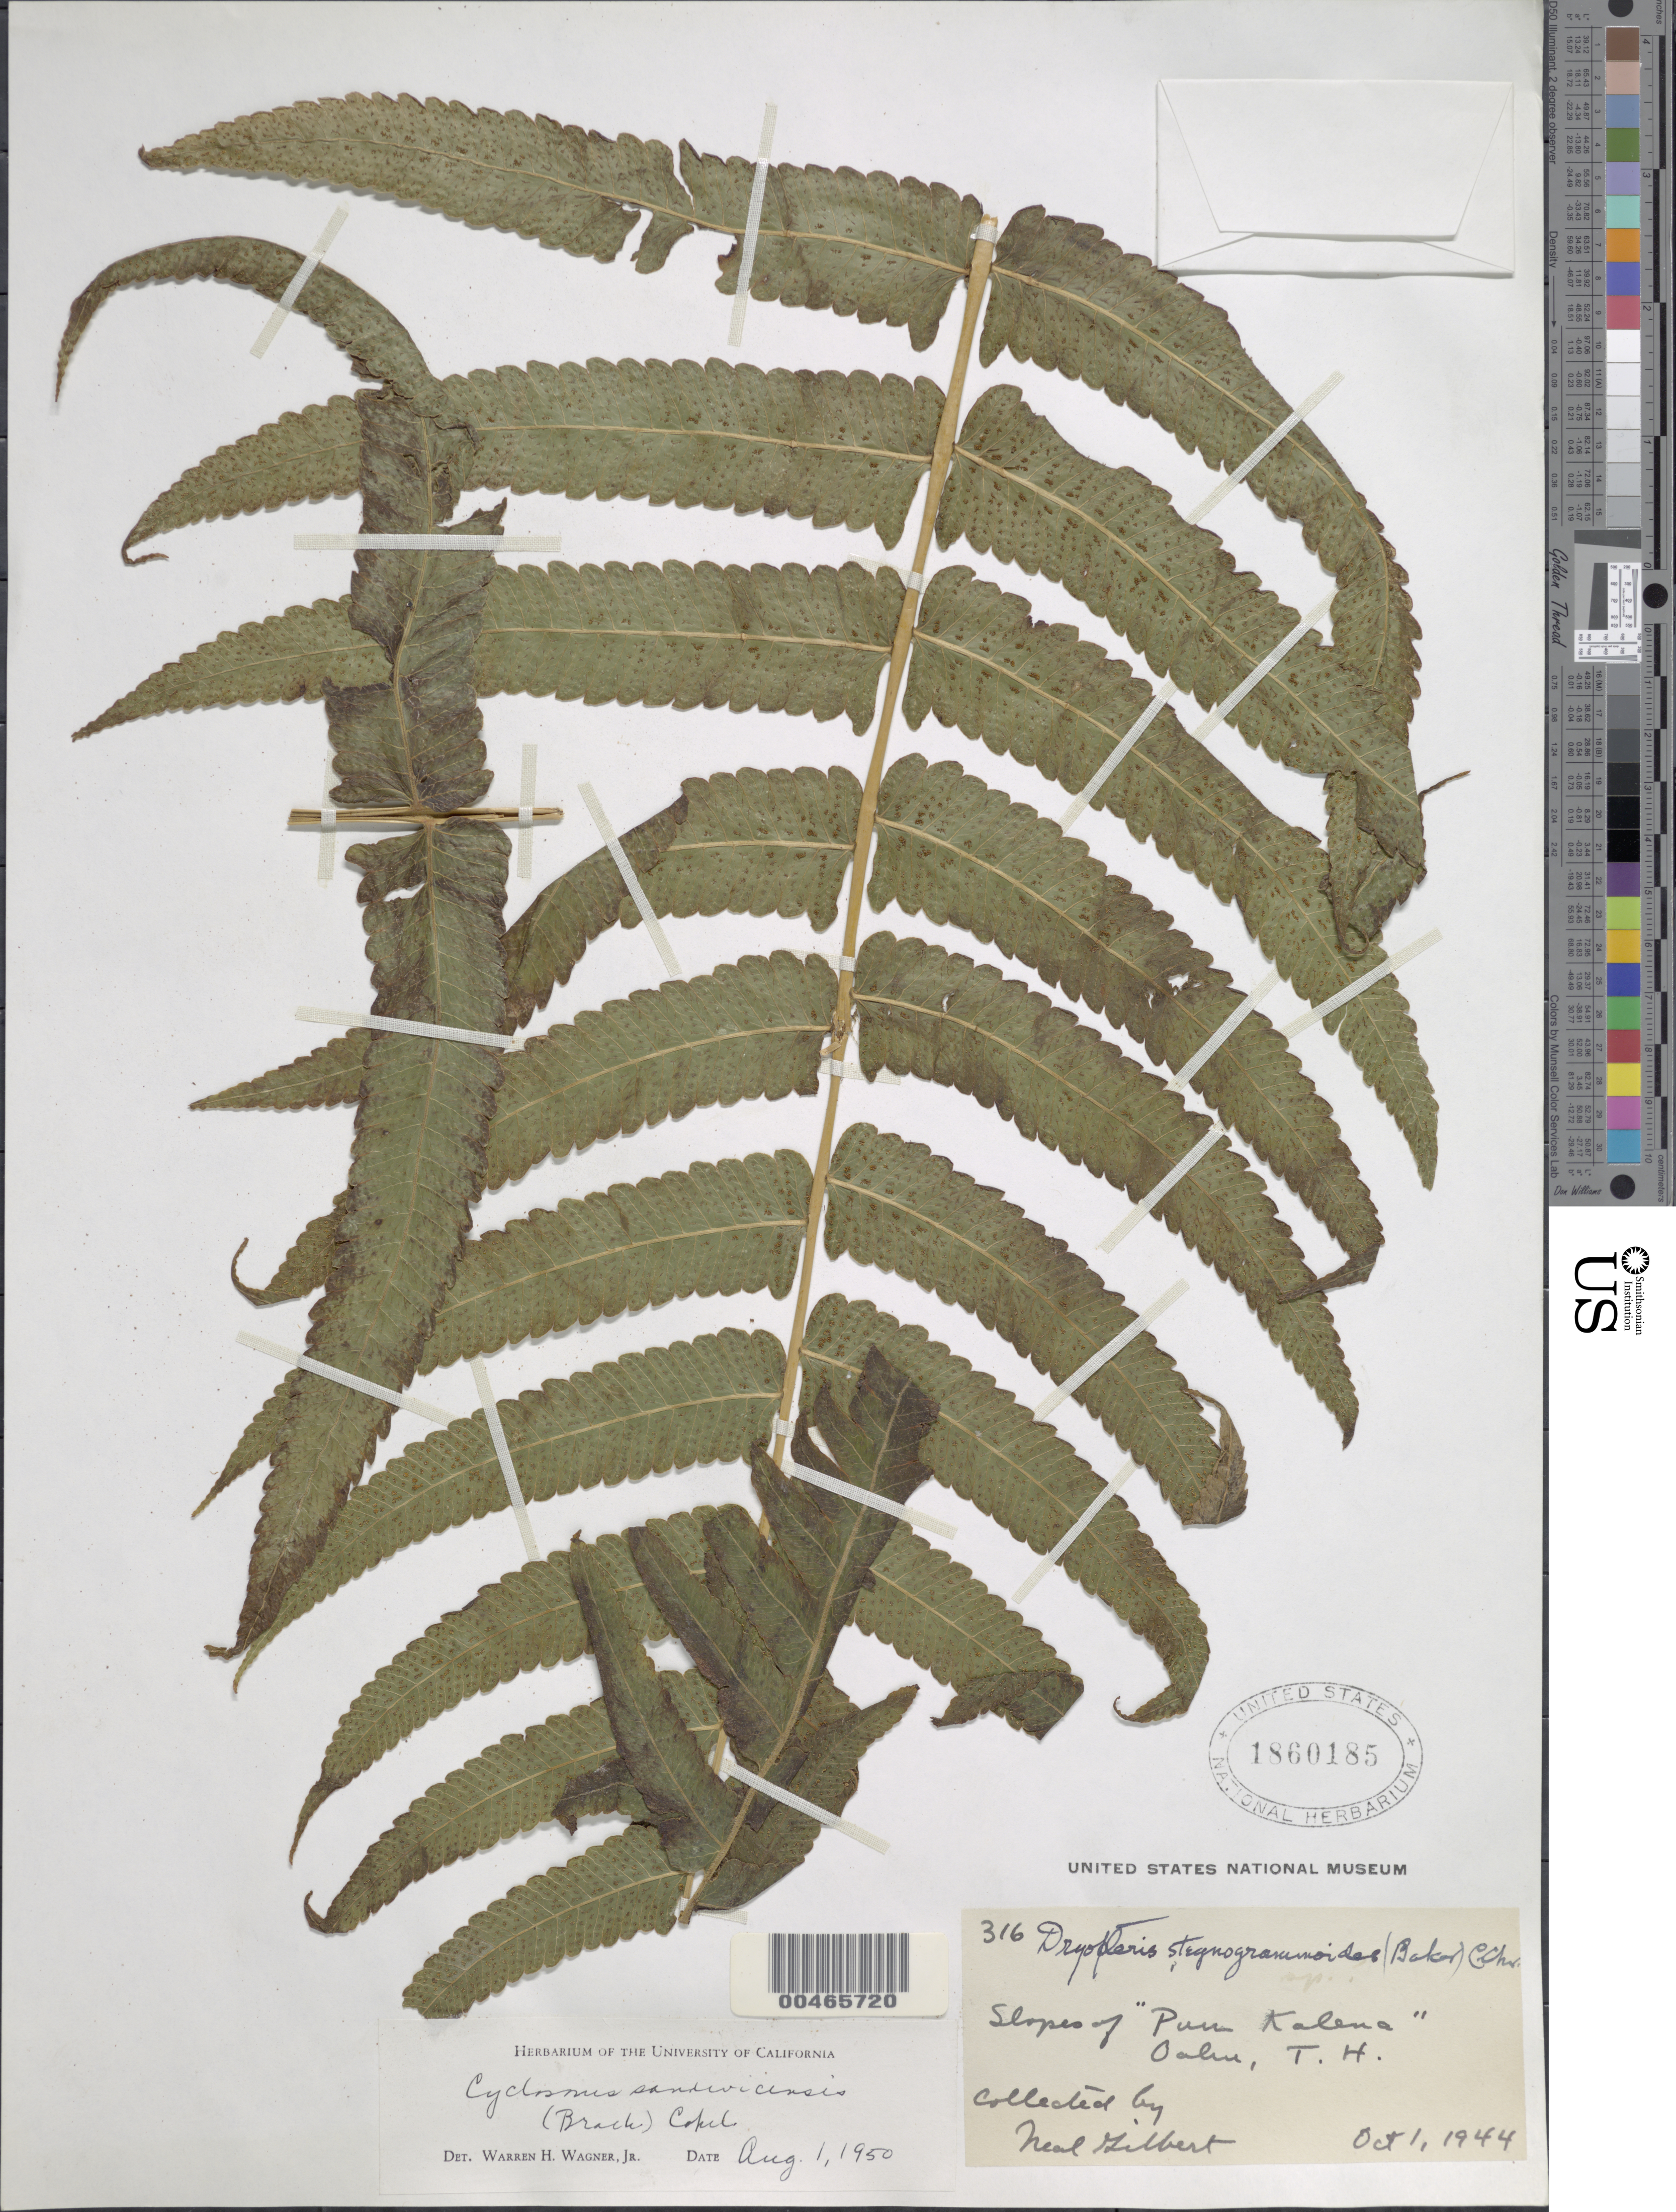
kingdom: Plantae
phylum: Tracheophyta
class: Polypodiopsida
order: Polypodiales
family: Thelypteridaceae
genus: Cyclosorus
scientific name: Cyclosorus sandwicensis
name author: Copel.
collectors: N. Gilbert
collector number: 316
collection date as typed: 1 Oct 1944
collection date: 1944-10-01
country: United States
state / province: Hawaii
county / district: Honolulu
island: Oahu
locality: Slopes of Puu Kalena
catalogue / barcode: US 1860185